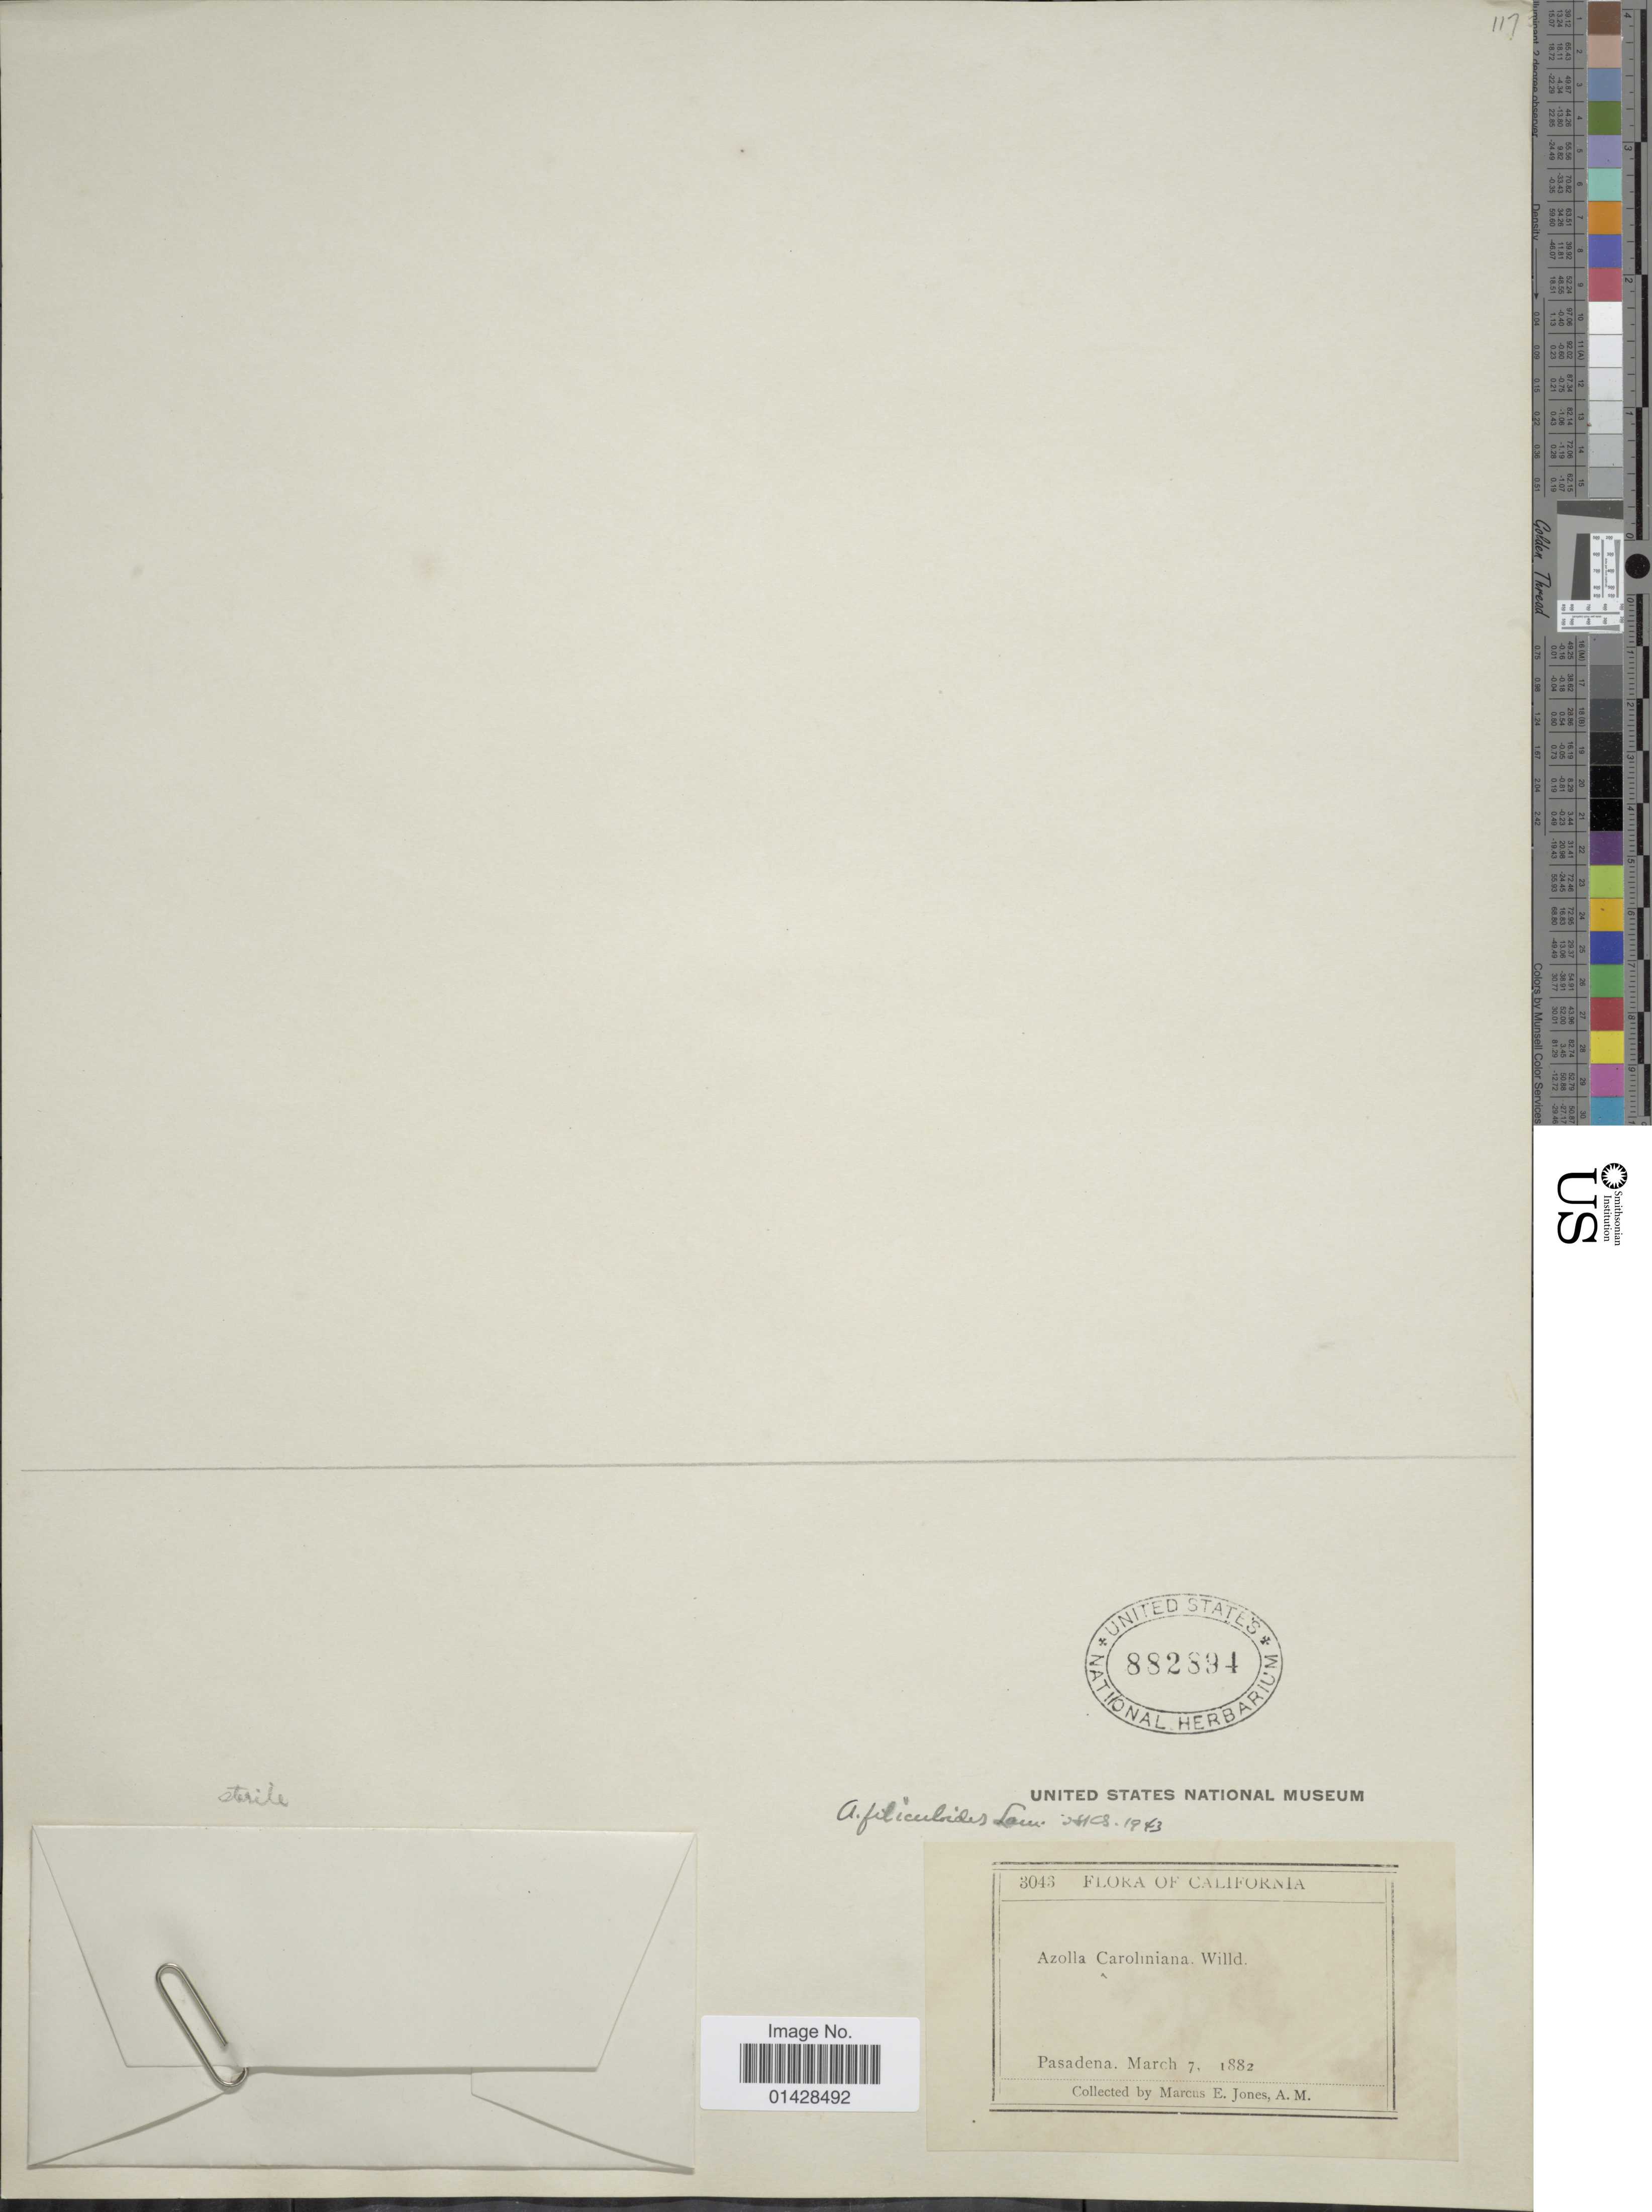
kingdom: Plantae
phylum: Tracheophyta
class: Polypodiopsida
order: Salviniales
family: Salviniaceae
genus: Azolla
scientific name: Azolla filiculoides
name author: Lam.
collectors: M. E. Jones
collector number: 3043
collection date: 1882-03-07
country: United States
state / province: California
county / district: Los Angeles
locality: Pasadena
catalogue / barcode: US 882894